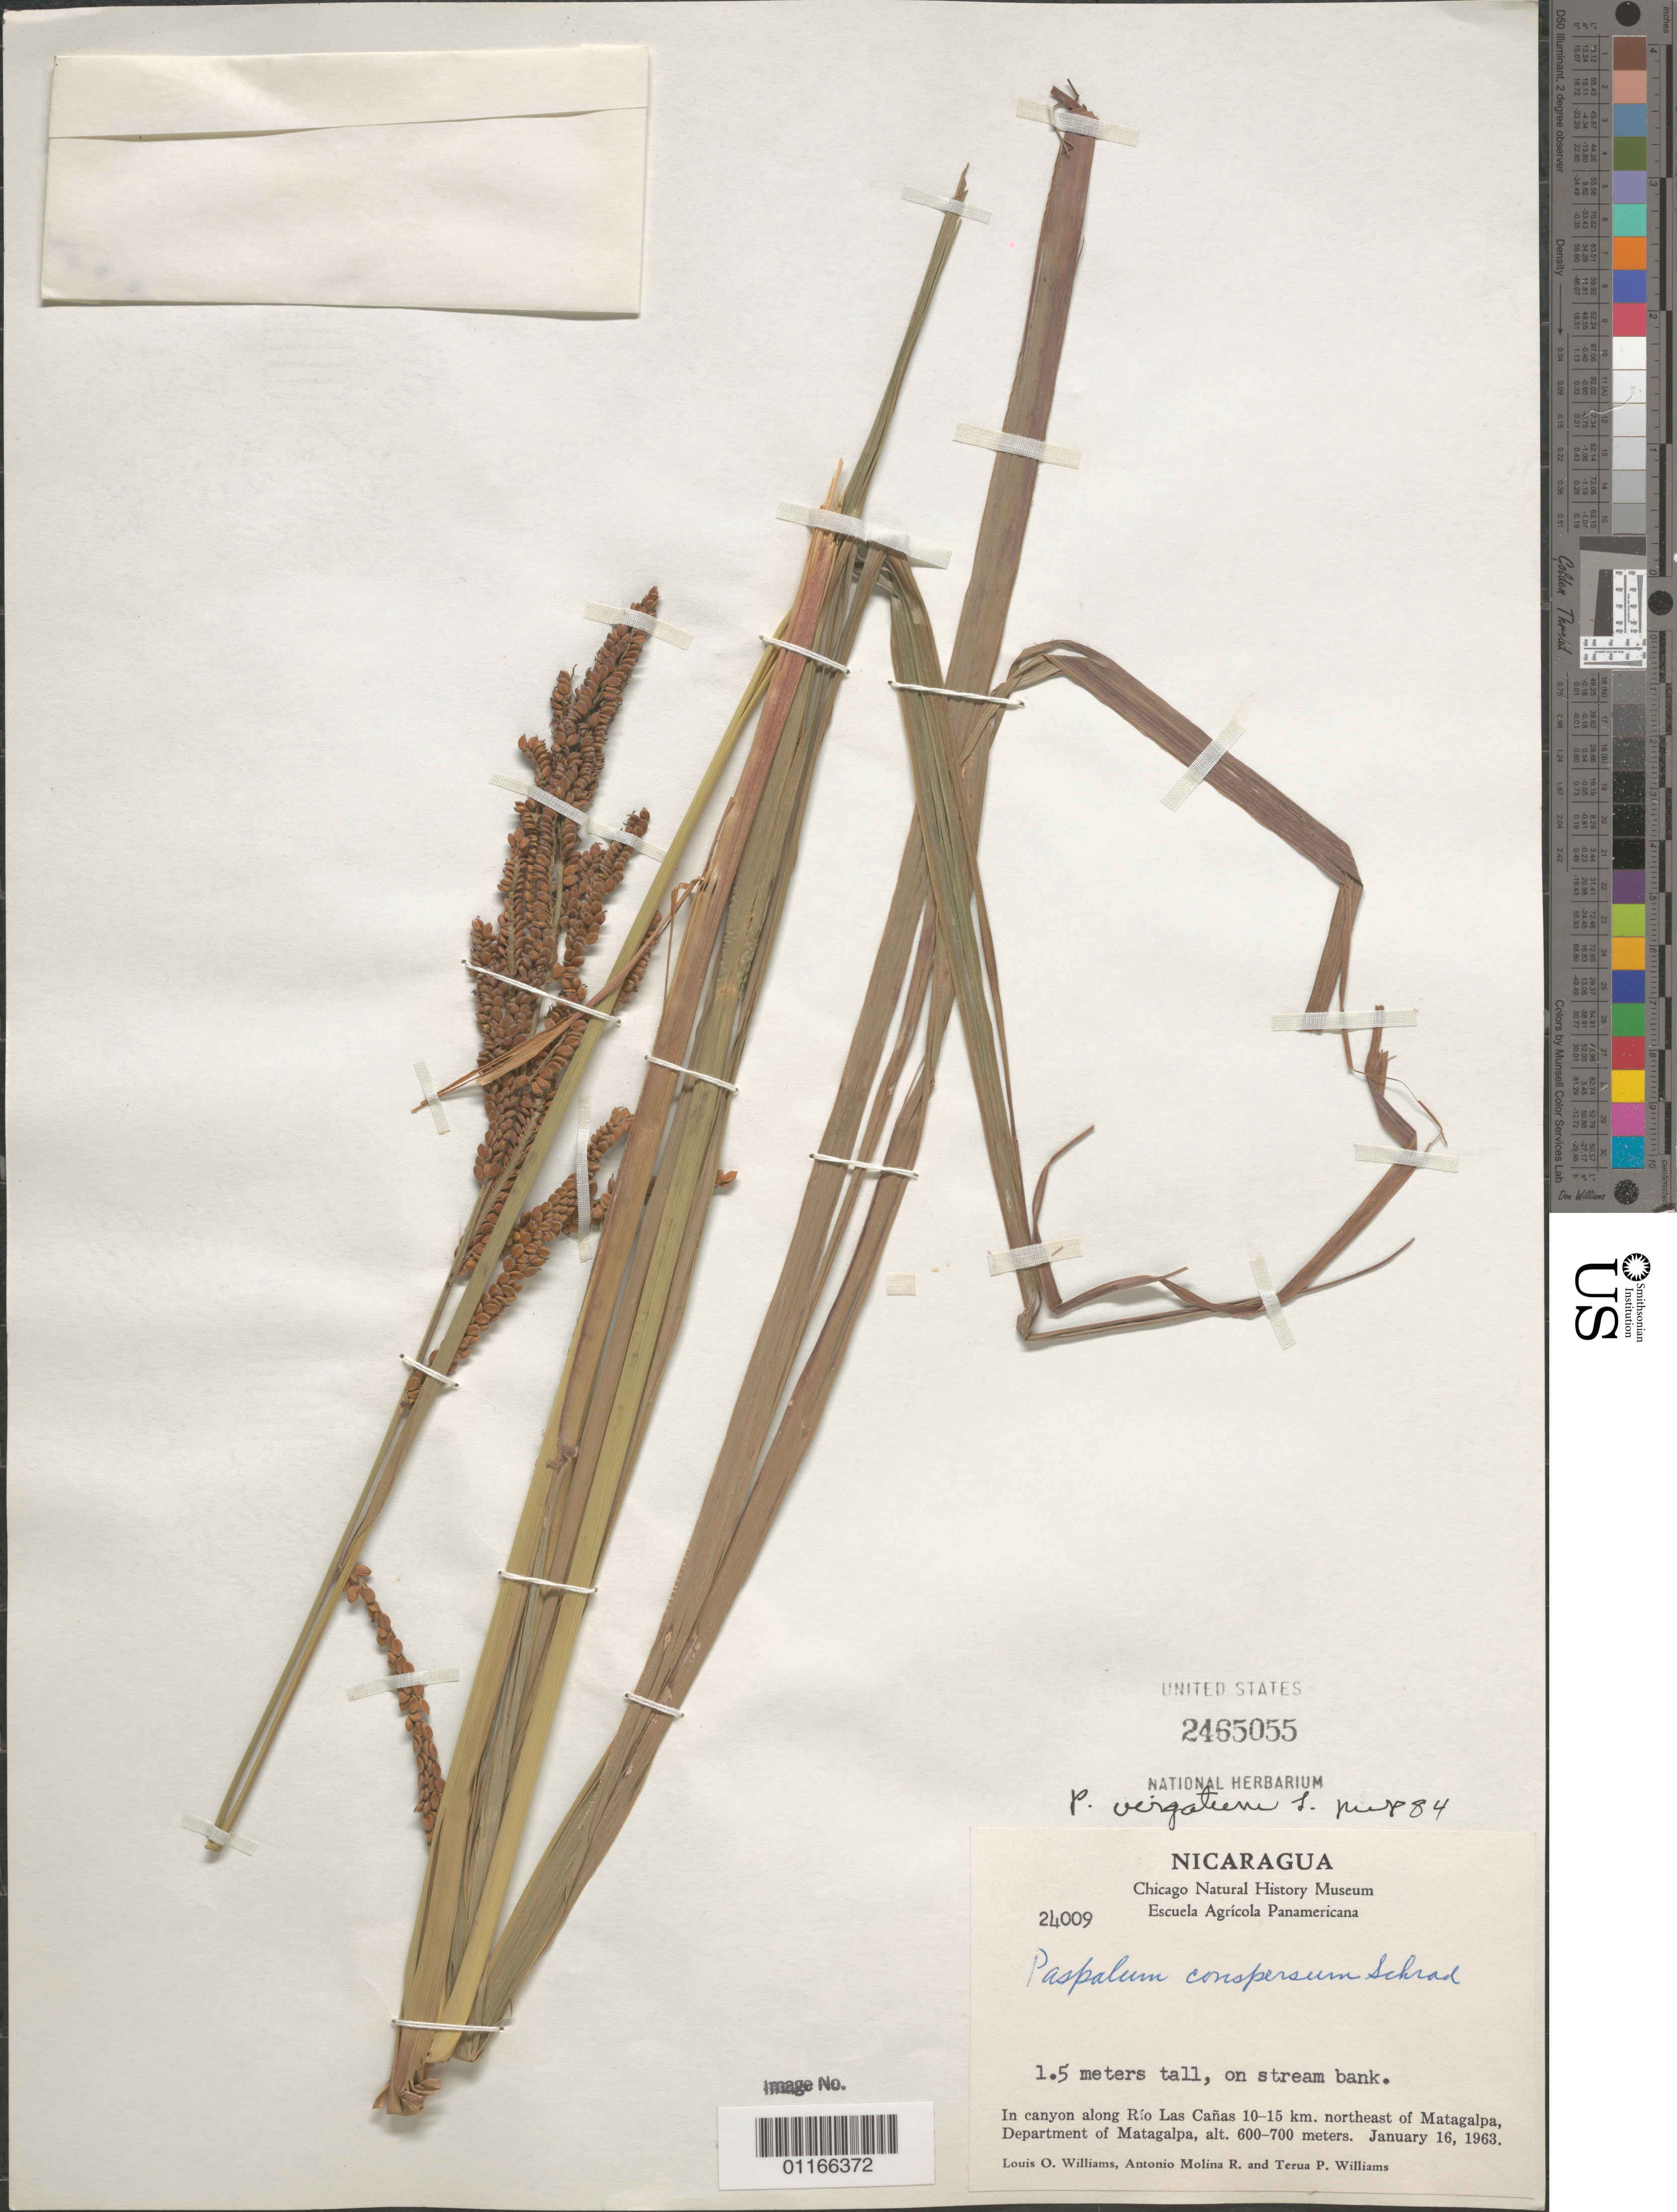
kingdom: Plantae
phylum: Tracheophyta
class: Liliopsida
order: Poales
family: Poaceae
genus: Paspalum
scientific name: Paspalum virgatum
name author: L.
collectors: L. O. Williams, A. Molina R. & T. P. Williams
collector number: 24009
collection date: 1963-01-16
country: Nicaragua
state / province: Matagalpa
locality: In canyon along Rio Las Canas 10-15 km. northeast of Matagalpa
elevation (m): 600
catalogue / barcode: US 2465055